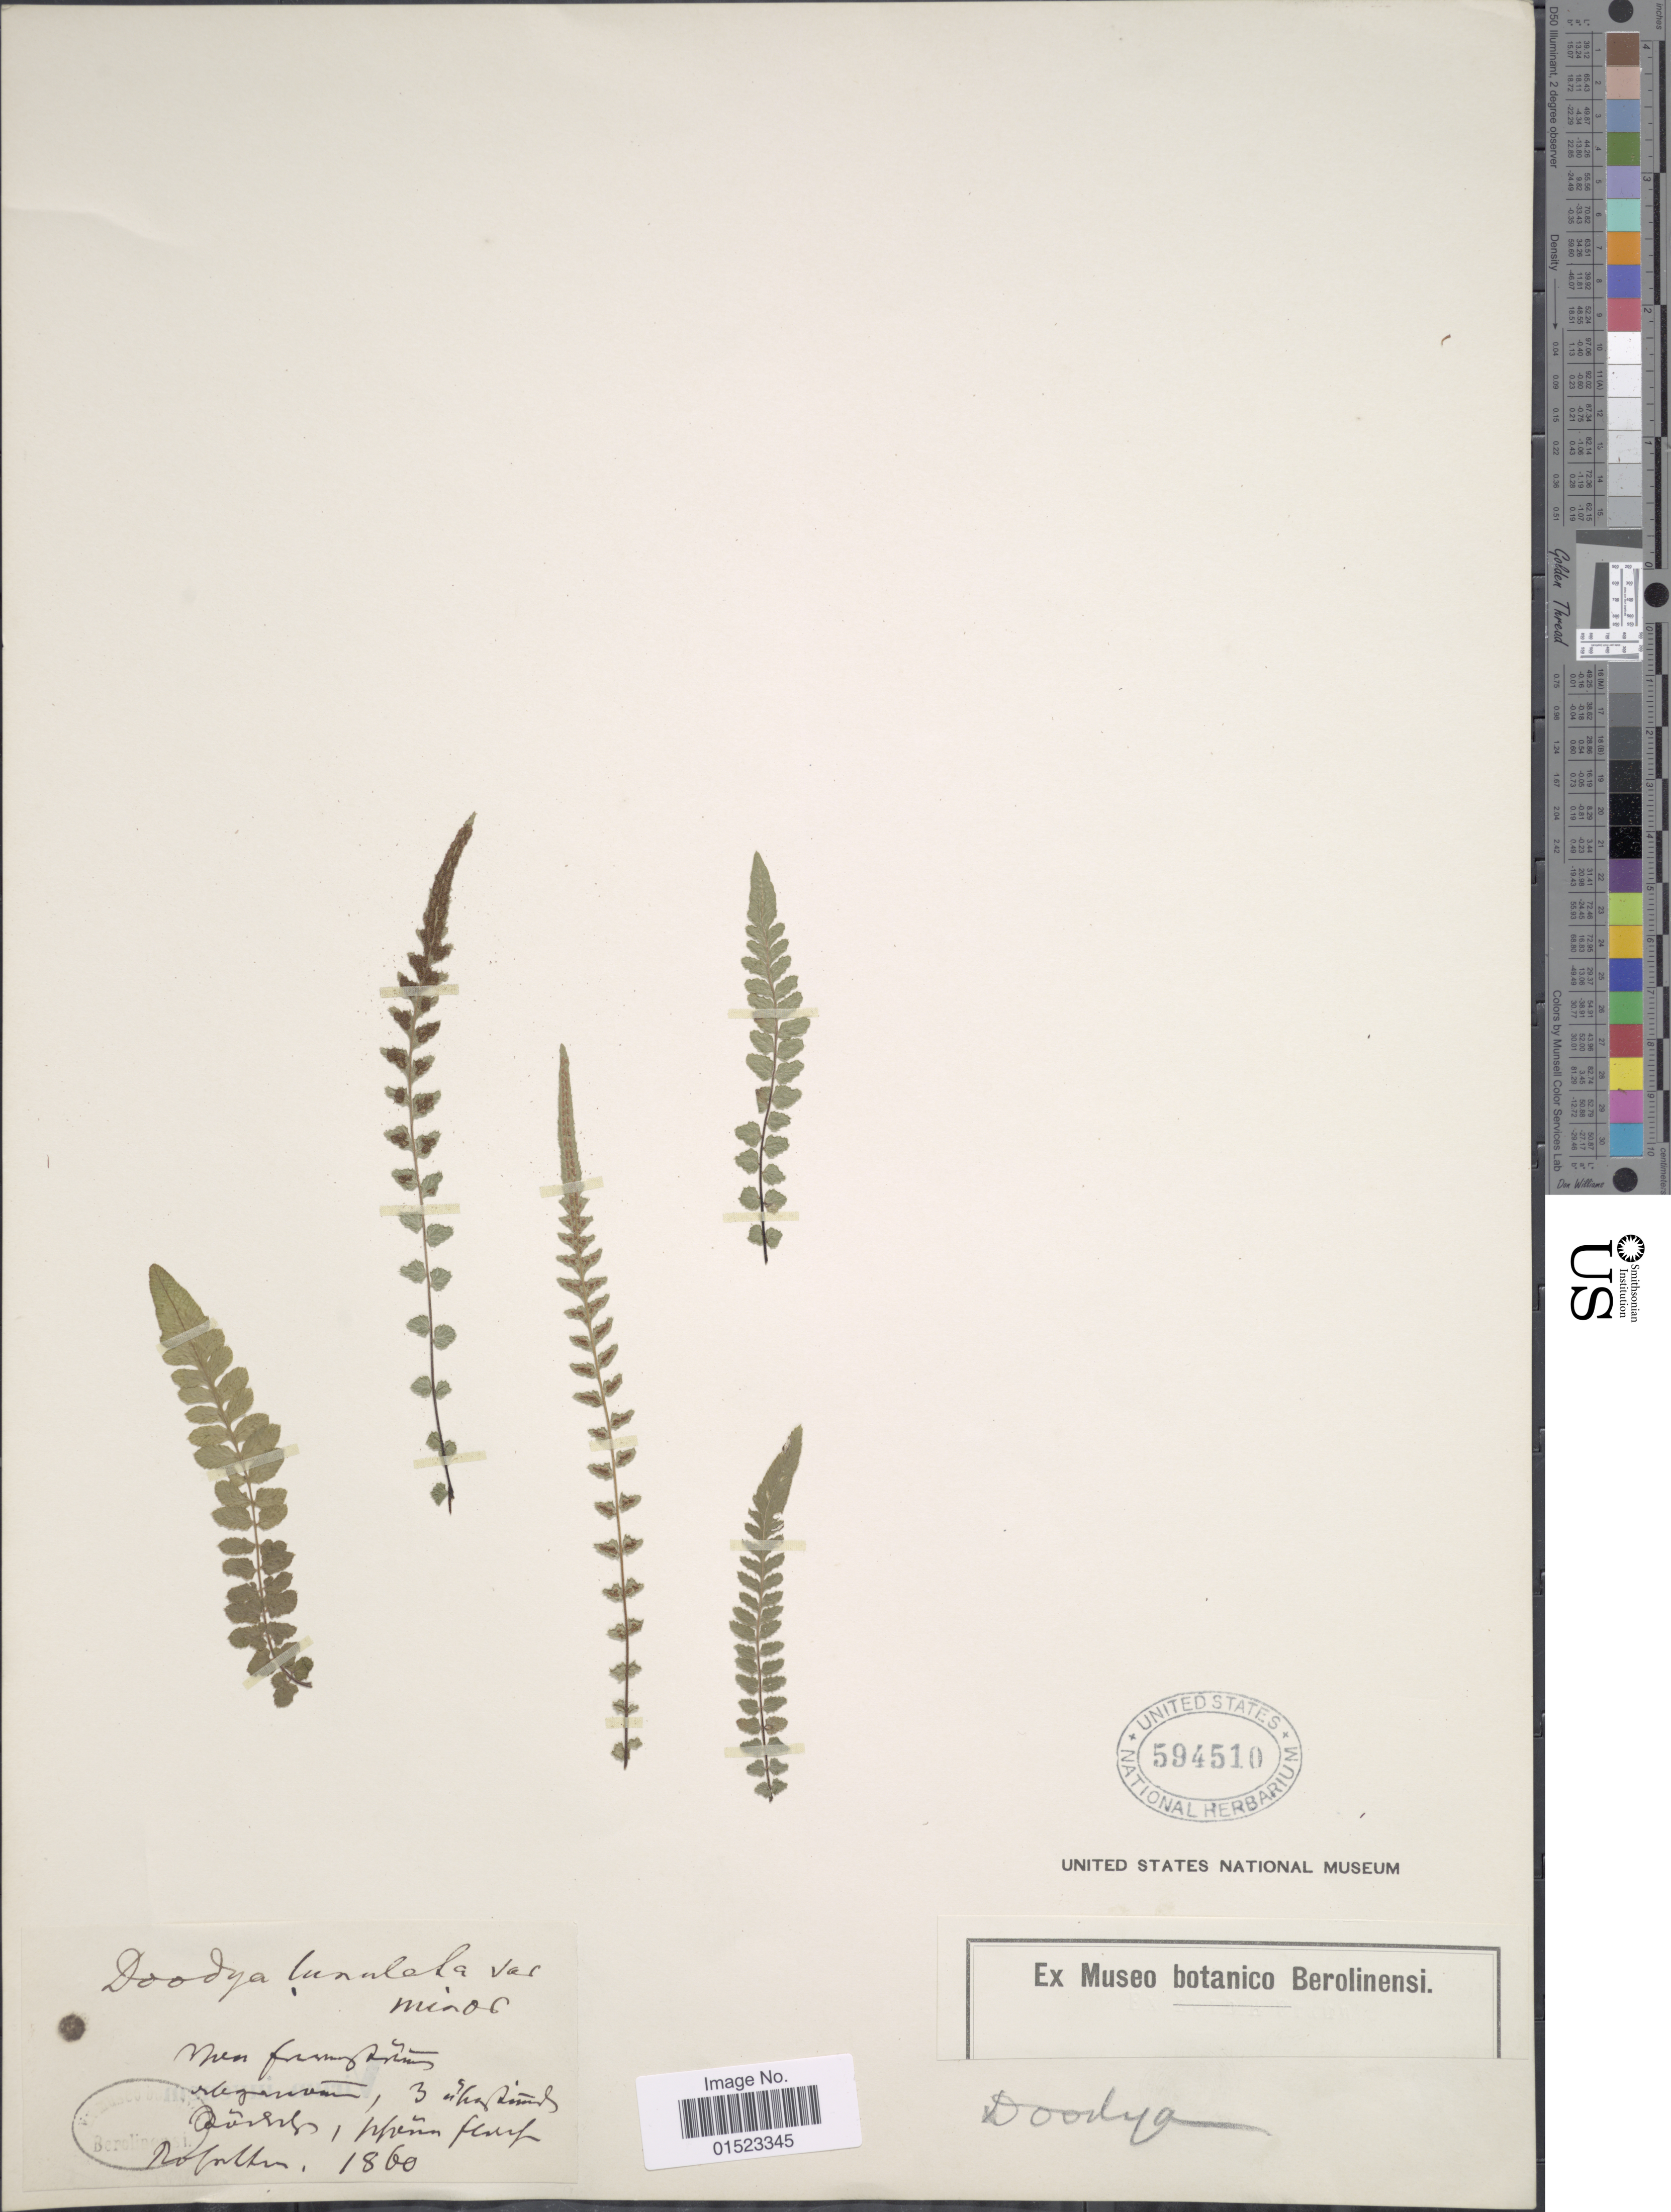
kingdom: Plantae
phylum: Tracheophyta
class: Polypodiopsida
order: Polypodiales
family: Blechnaceae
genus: Blechnum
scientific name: Blechnum sp.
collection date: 1860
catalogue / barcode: US 594510